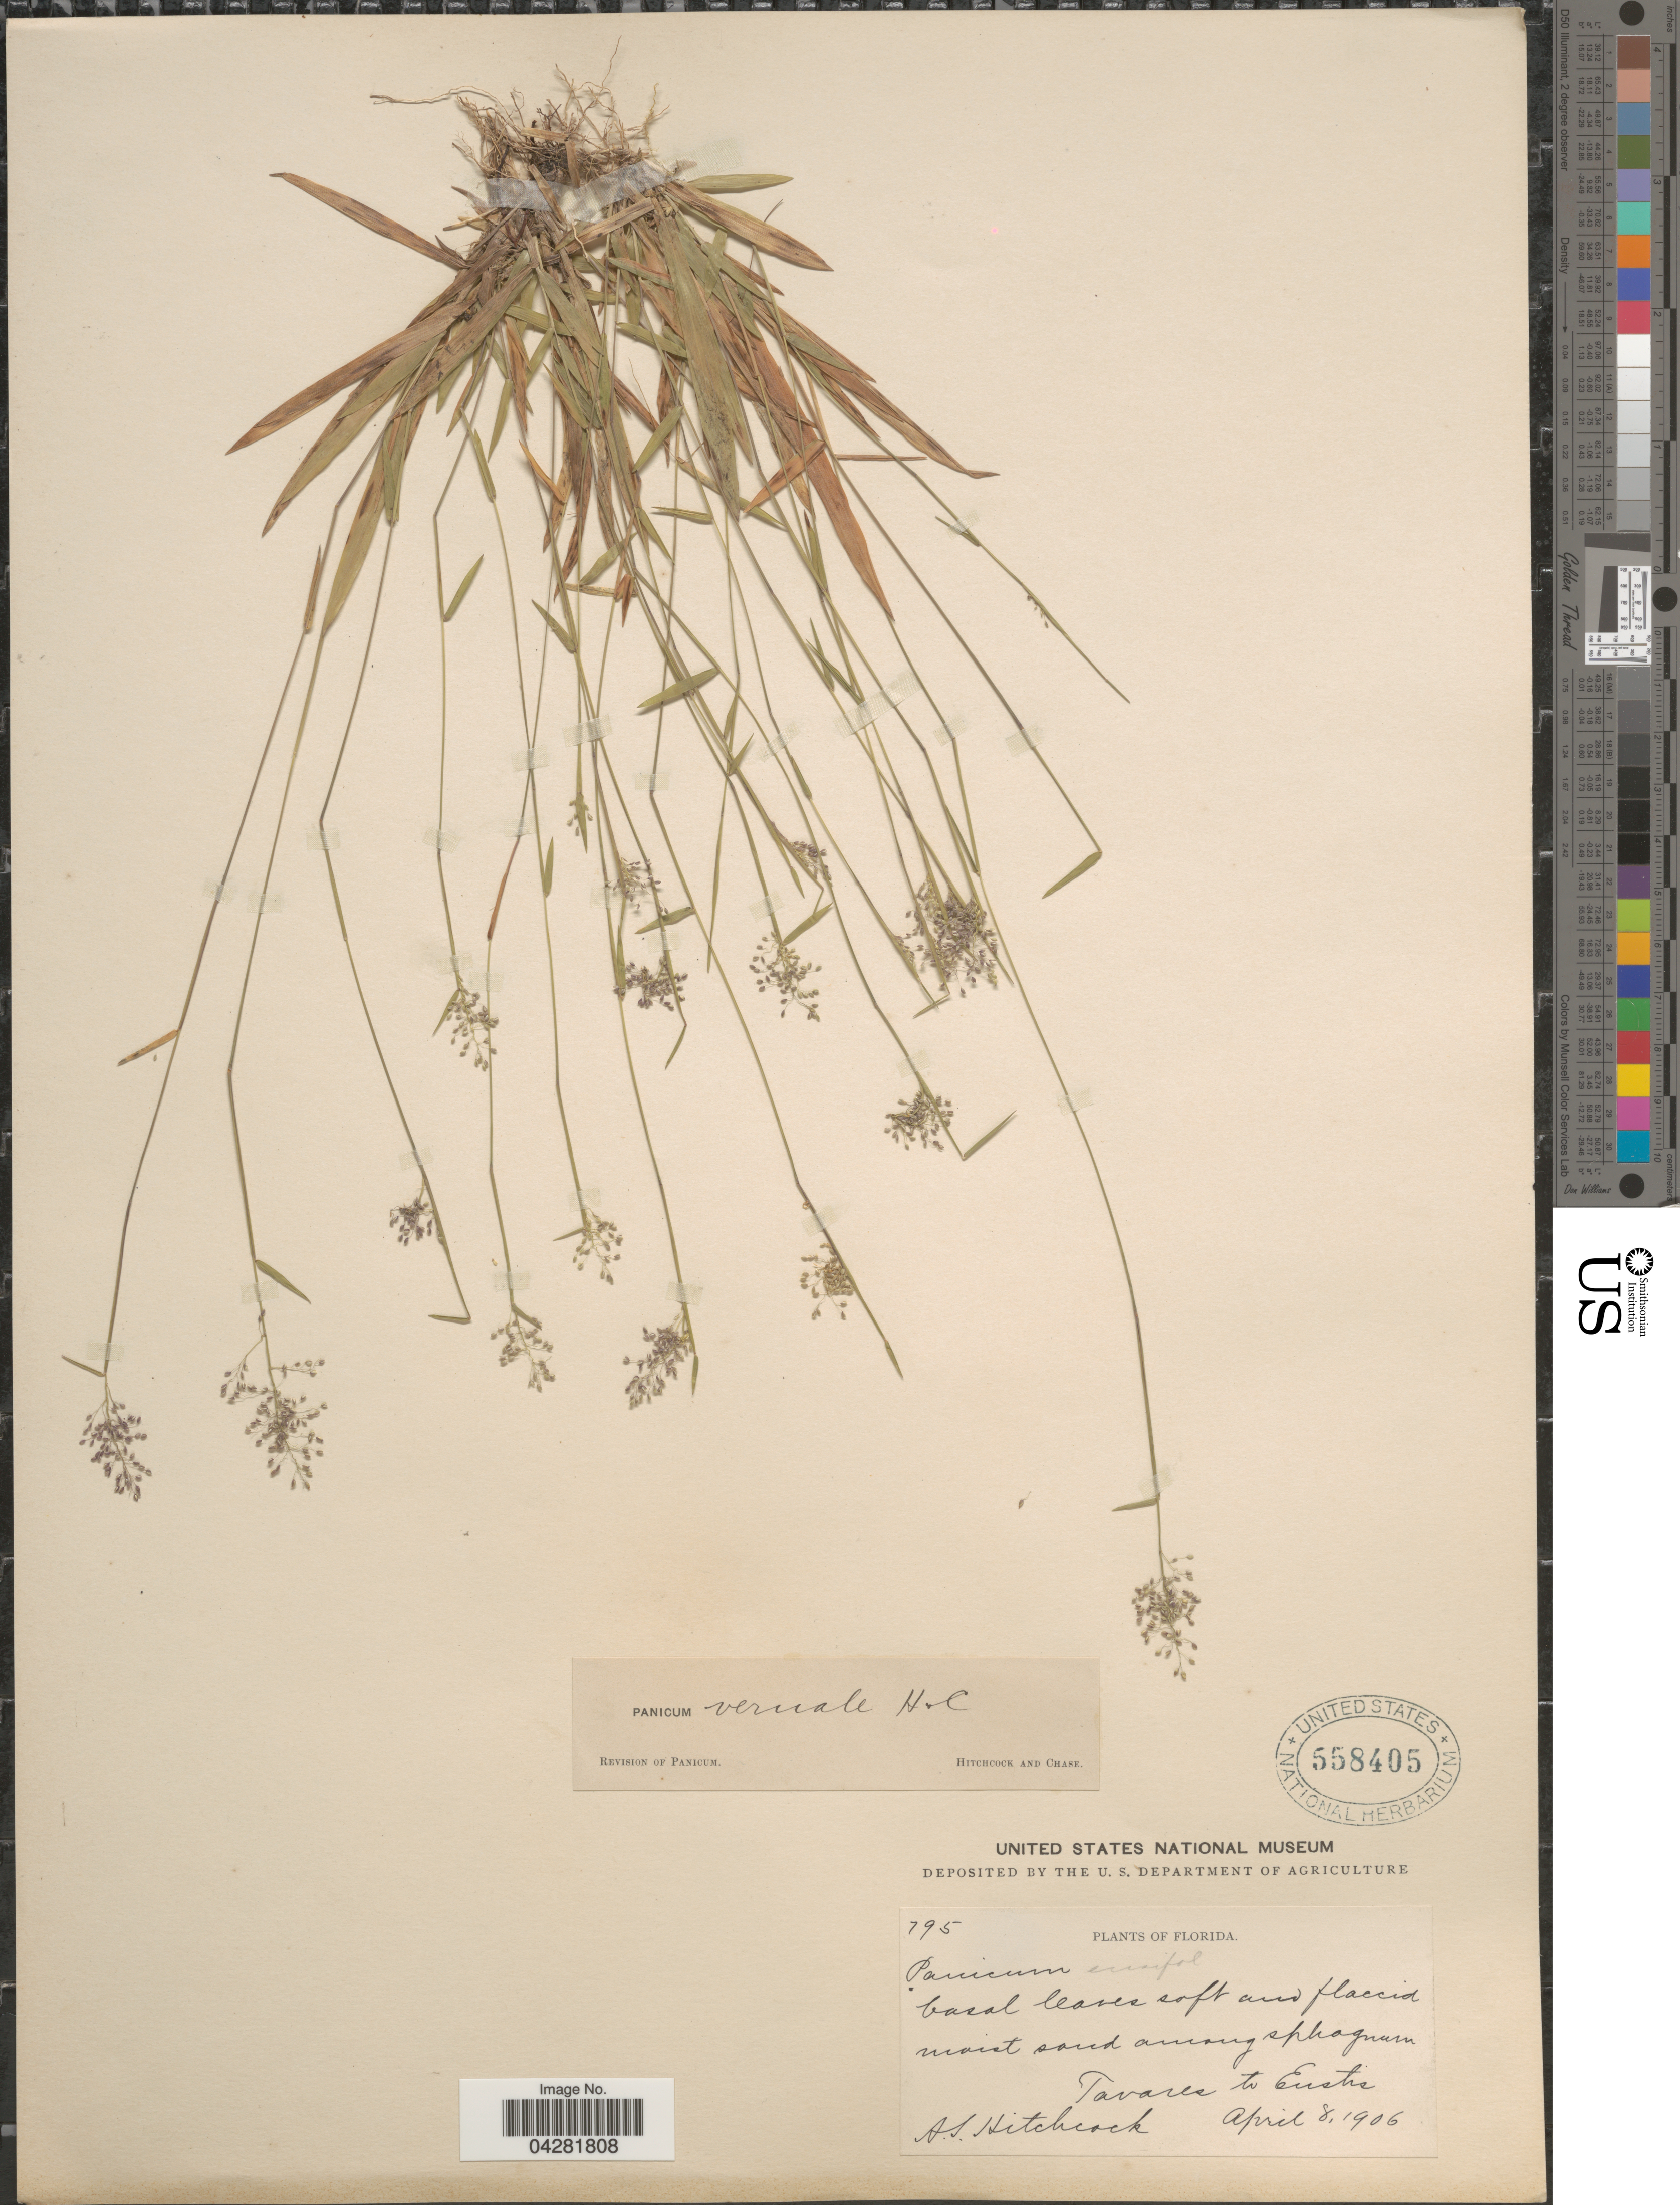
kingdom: Plantae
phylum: Tracheophyta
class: Liliopsida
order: Poales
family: Poaceae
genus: Dichanthelium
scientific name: Dichanthelium ensifolium var. ensifolium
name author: (Baldwin ex Elliot) Gould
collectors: A. S. Hitchcock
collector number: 795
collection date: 1906-04-08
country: United States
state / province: Florida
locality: Tavares to Eustis.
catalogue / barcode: US 558405